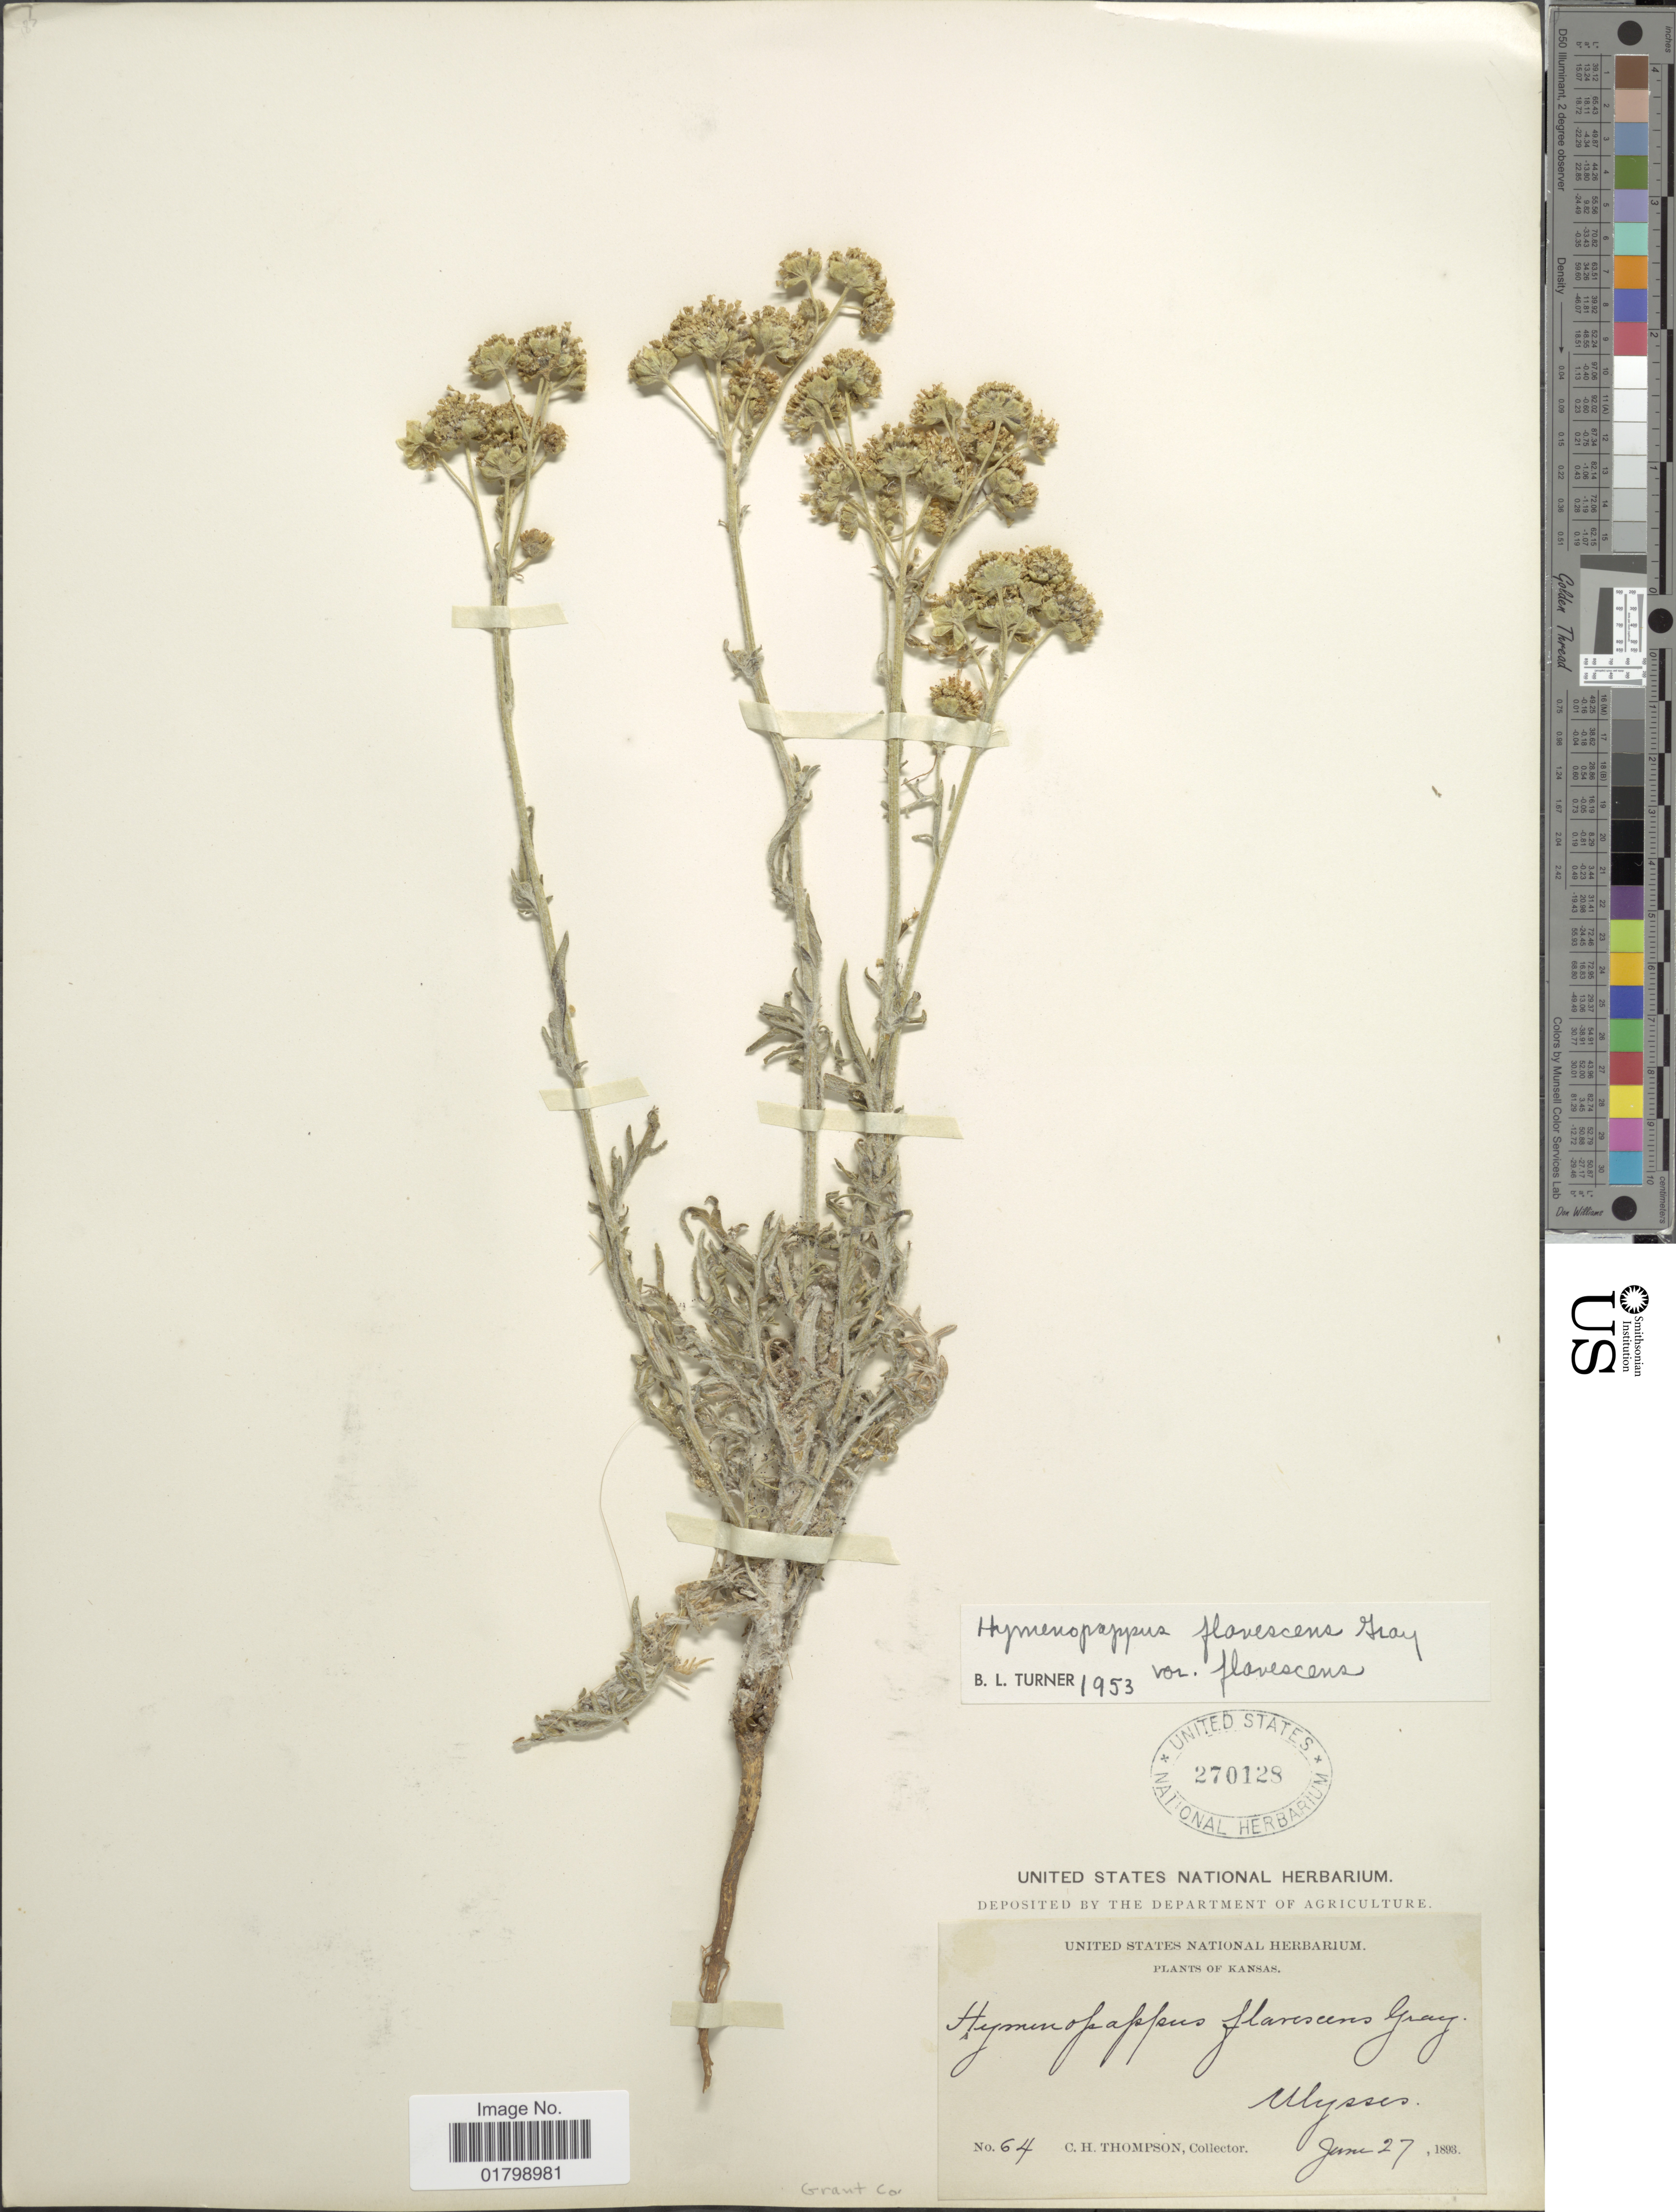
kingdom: Plantae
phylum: Tracheophyta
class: Magnoliopsida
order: Asterales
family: Asteraceae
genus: Hymenopappus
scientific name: Hymenopappus flavescens var. flavescens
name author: A. Gray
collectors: C. H. Thompson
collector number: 64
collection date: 1893-06-27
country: United States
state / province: Kansas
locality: Ulysses, Grant Co.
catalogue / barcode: US 270128